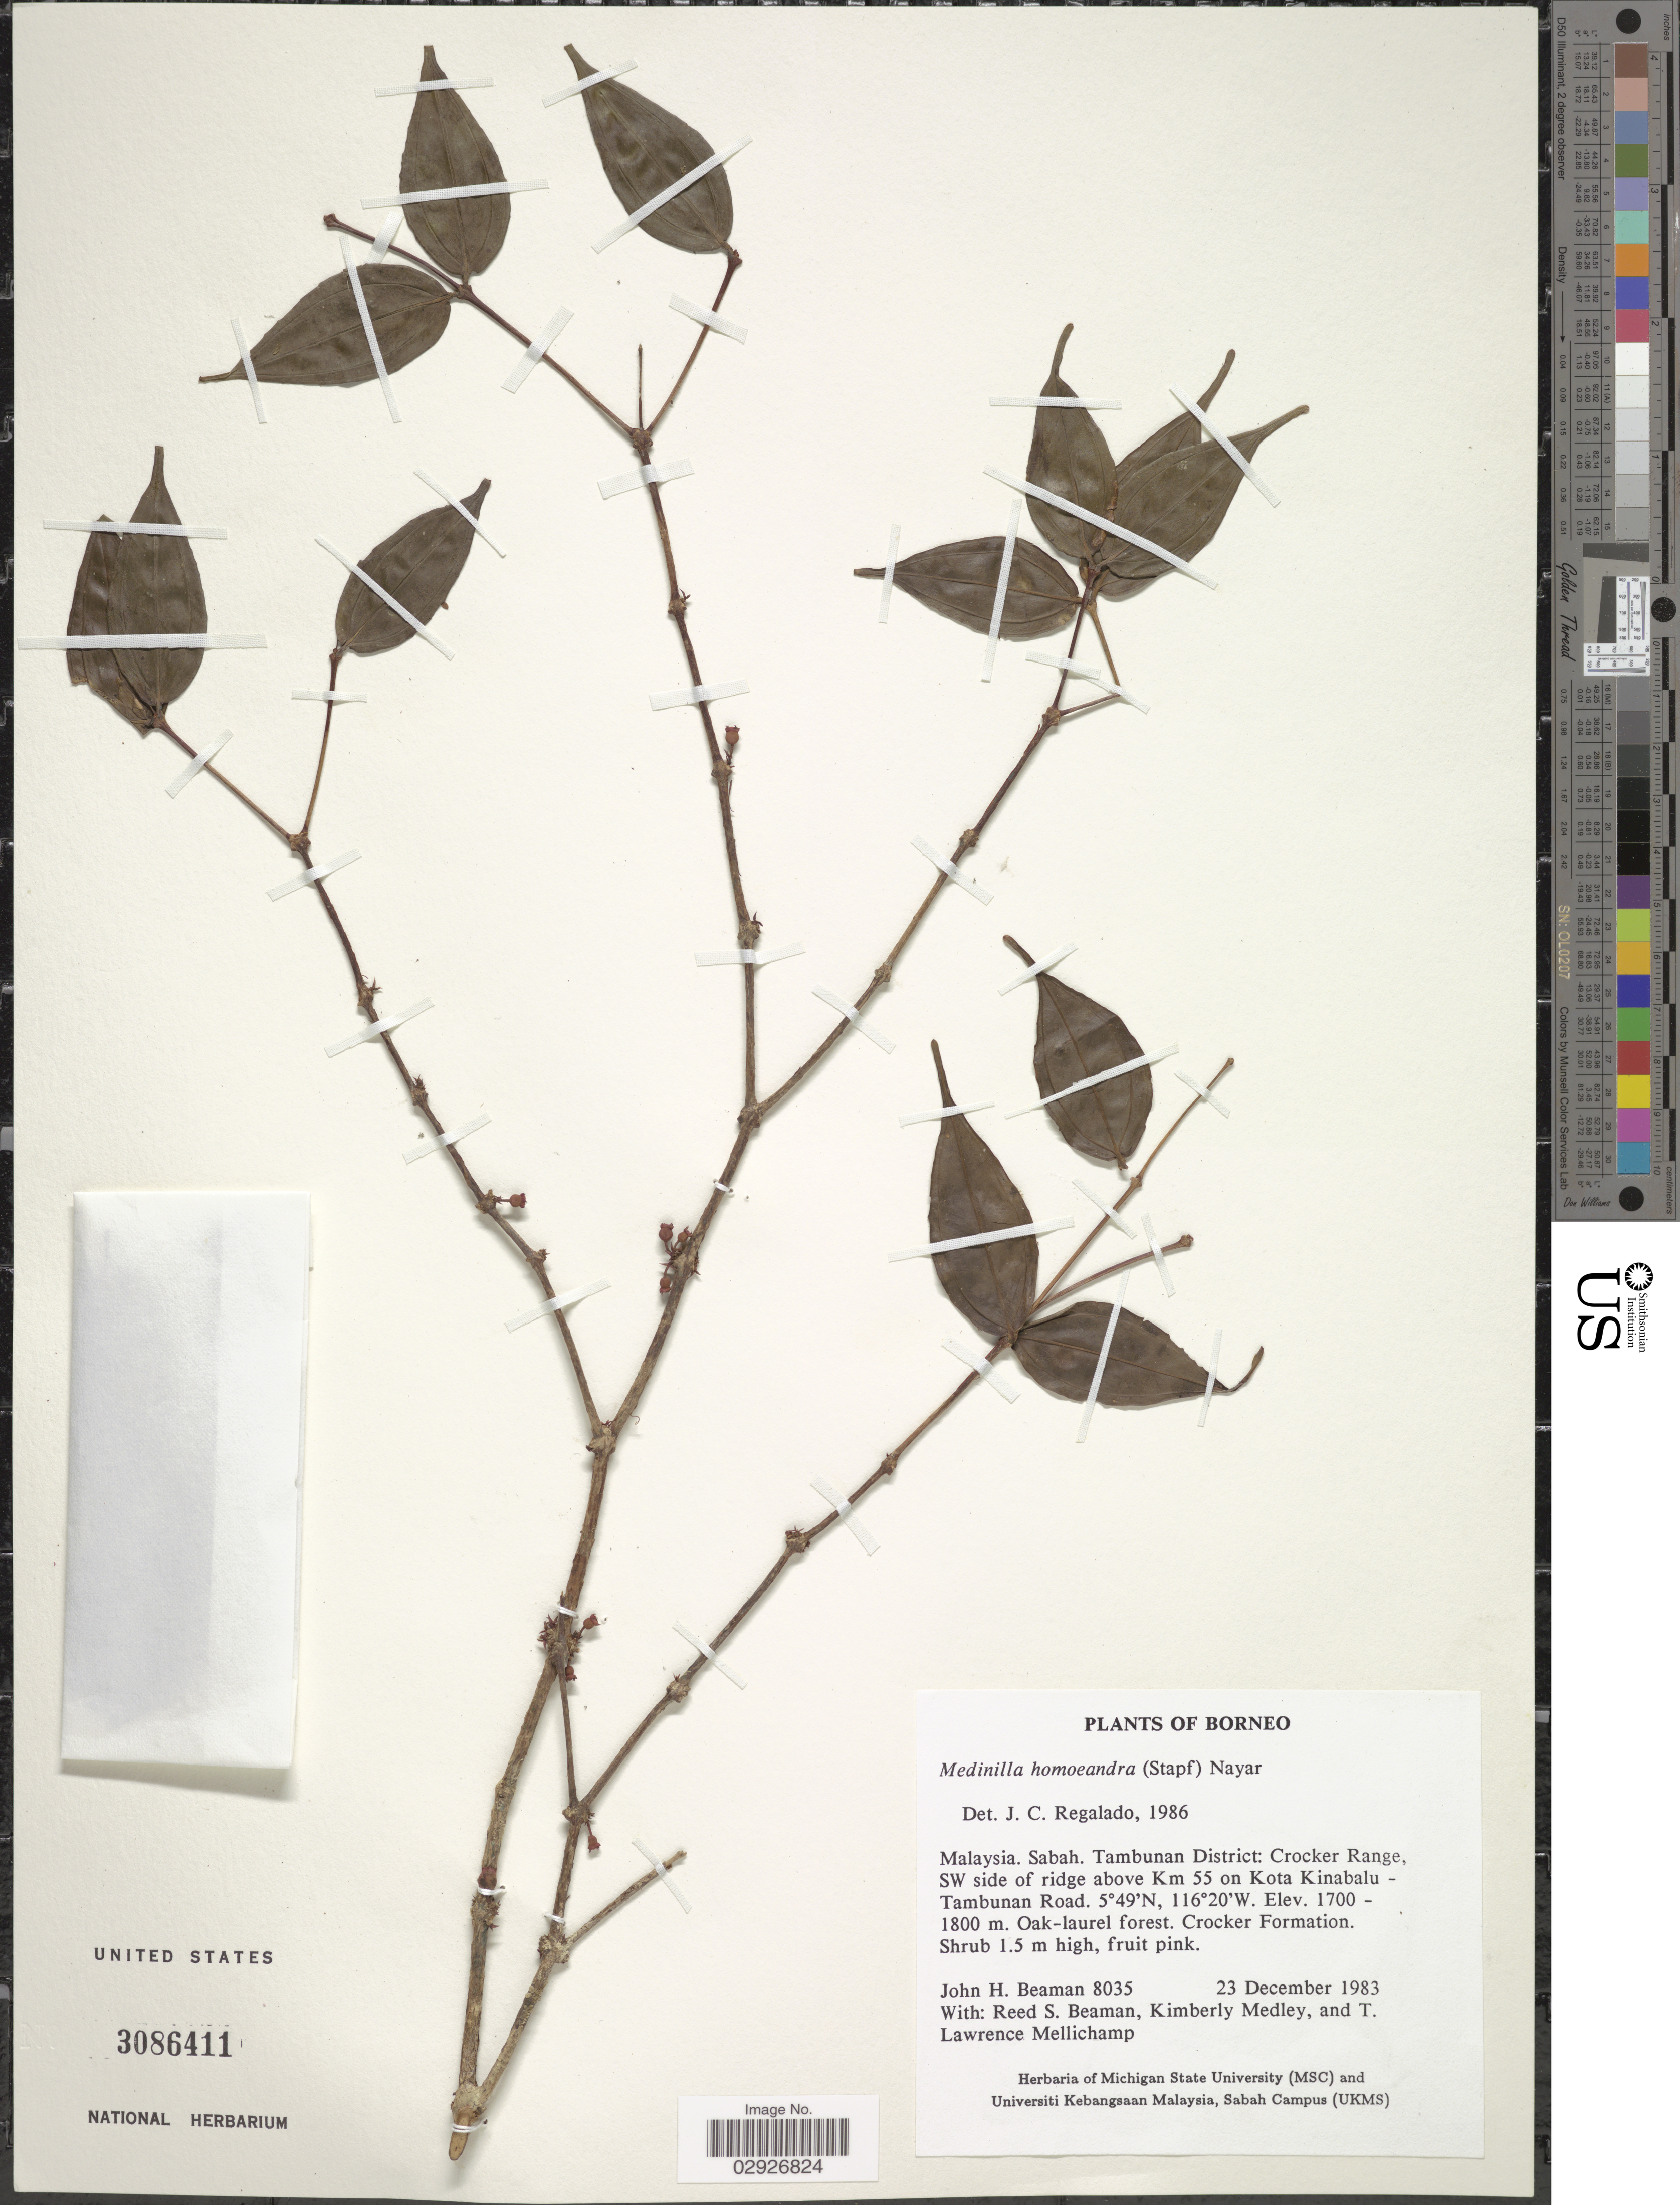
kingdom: Plantae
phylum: Tracheophyta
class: Magnoliopsida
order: Myrtales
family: Melastomataceae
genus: Medinilla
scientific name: Medinilla homoeandra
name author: Nayar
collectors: J. H. Beaman, R. S. Beaman, K. Medley & T. L. Mellichamp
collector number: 8035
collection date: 1983-12-23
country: Malaysia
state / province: Sabah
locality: Borneo. Tambunan District: Crocker Range, SW side of ridge above Km 55 on Kota Kinabalu - Tambunan Road.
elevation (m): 1700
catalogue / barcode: US 3086411